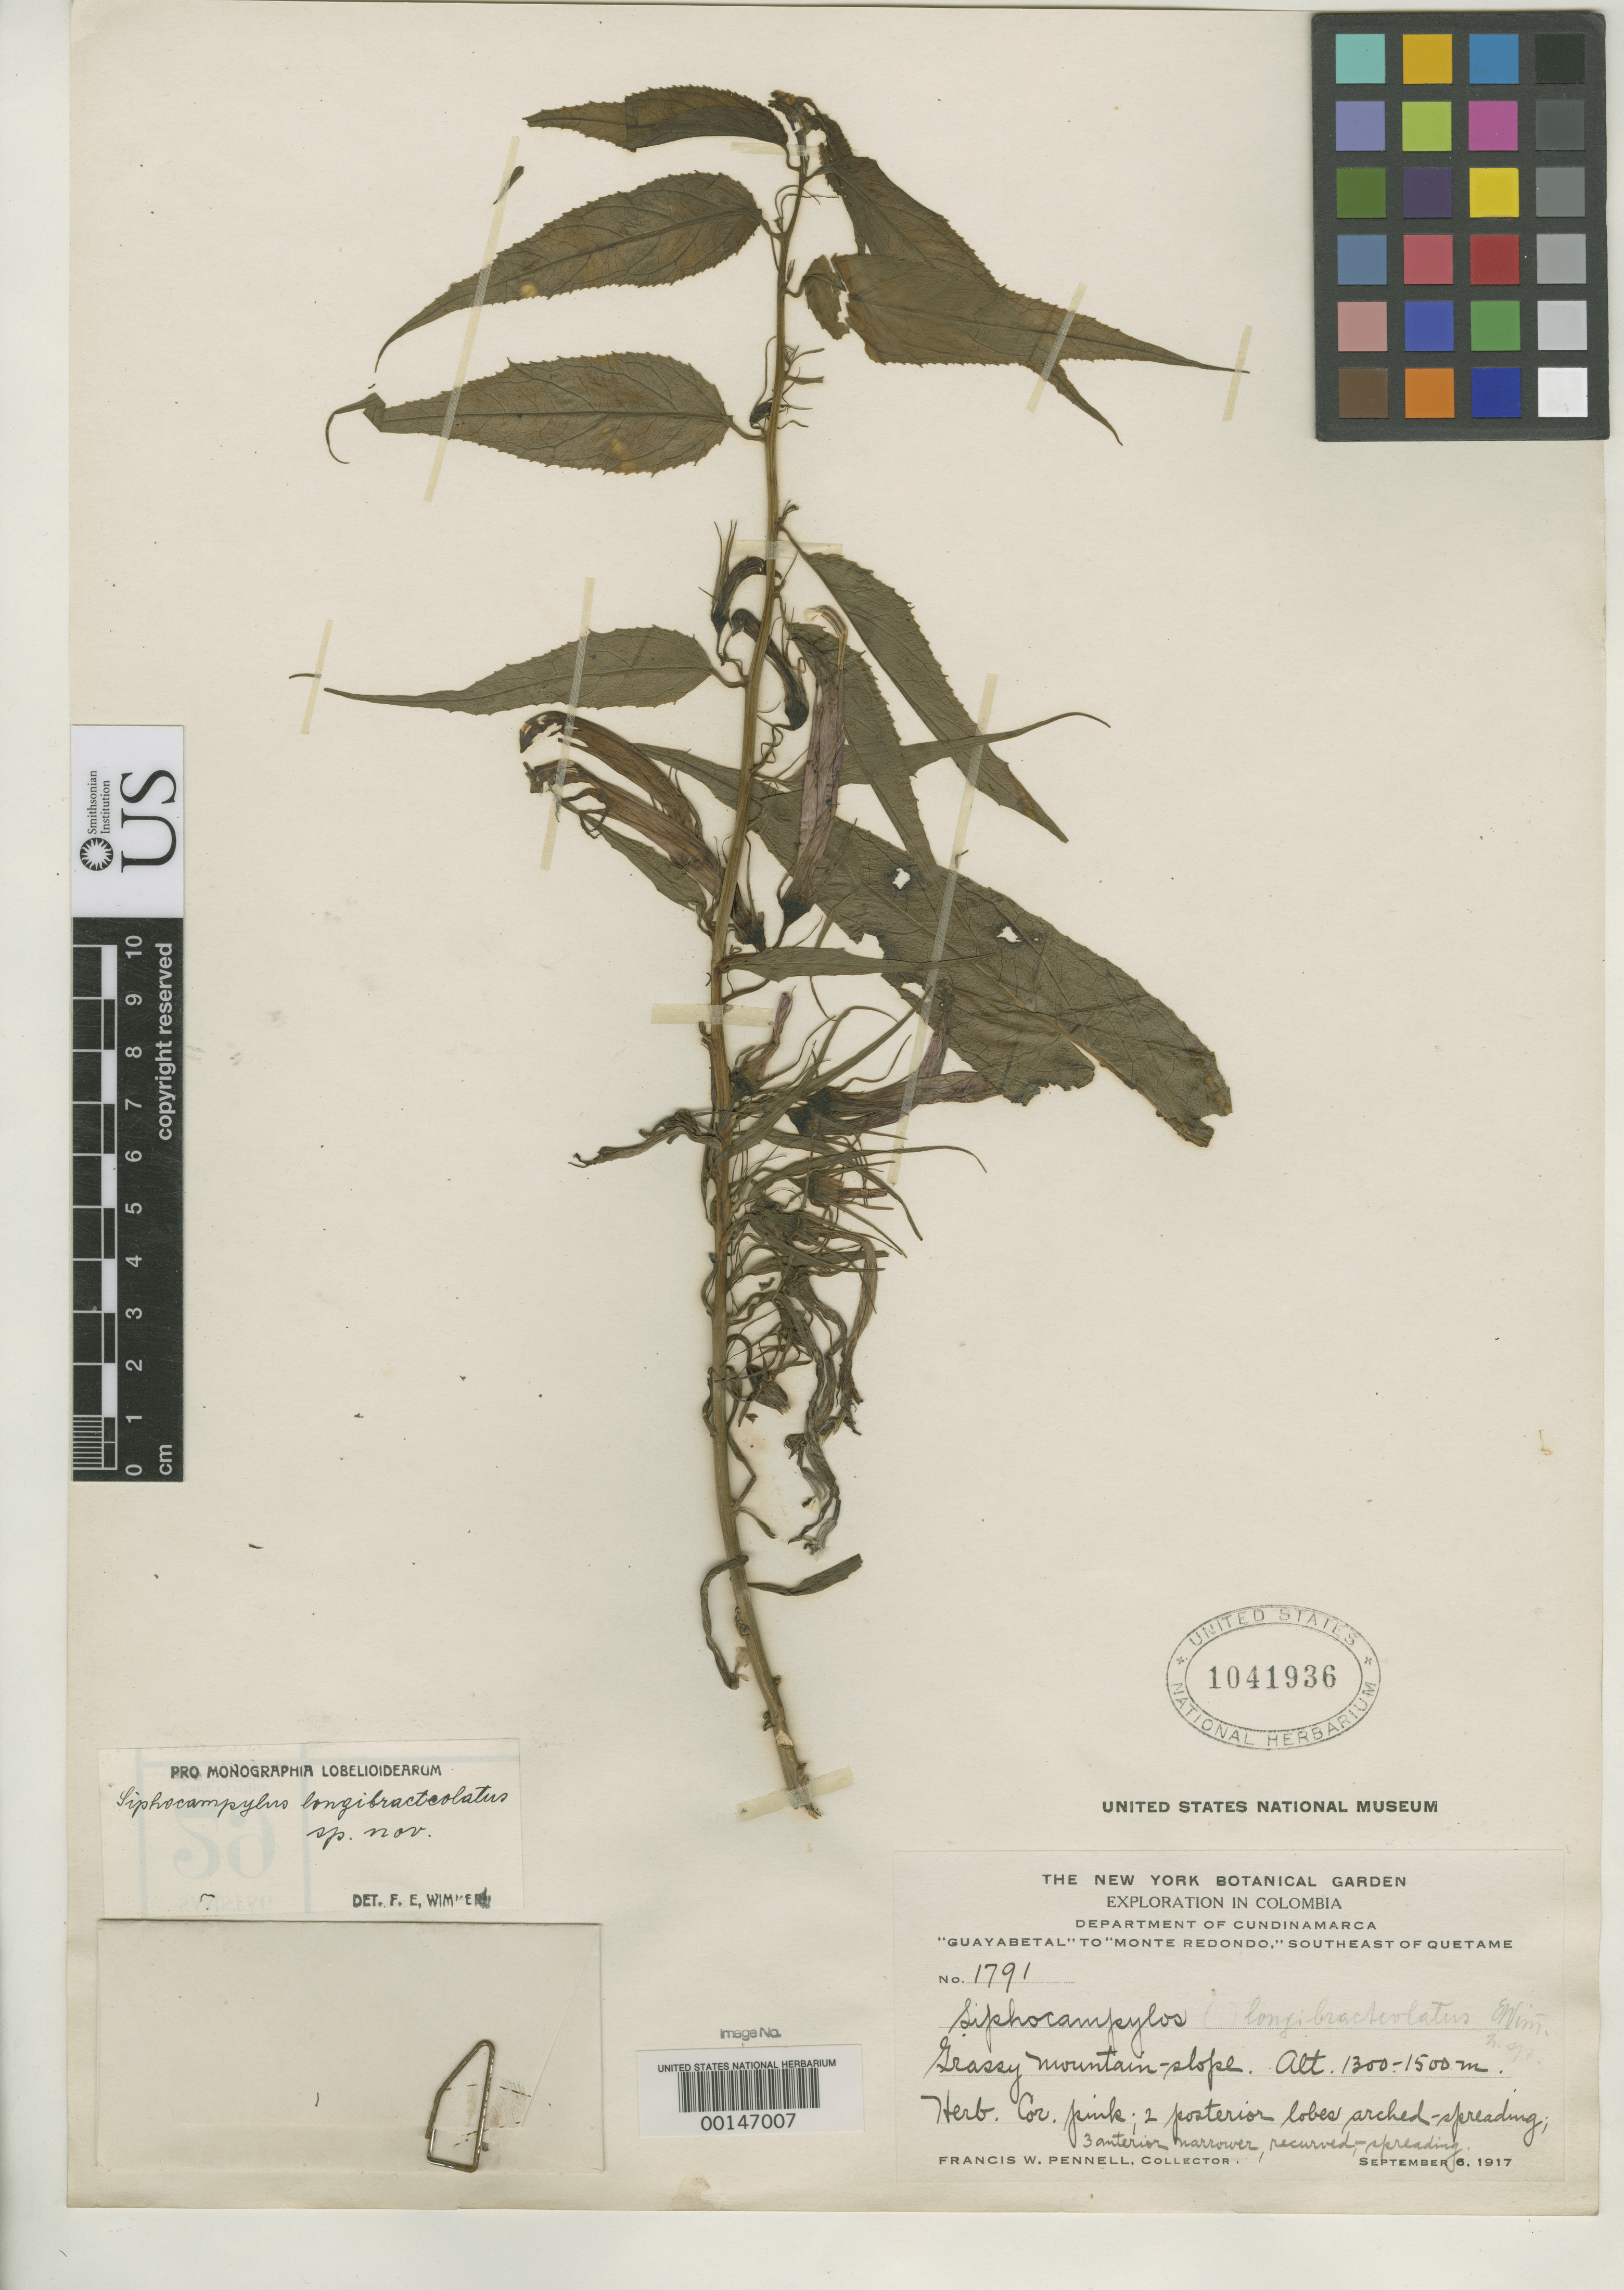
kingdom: Plantae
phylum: Tracheophyta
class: Magnoliopsida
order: Asterales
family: Campanulaceae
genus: Siphocampylus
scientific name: Siphocampylus longebracteolatus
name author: E. Wimm.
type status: Holotype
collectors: F. W. Pennell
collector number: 1791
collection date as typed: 06 Sep 1917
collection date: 1917-09-06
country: Colombia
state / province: Cundinamarca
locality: Guayabetal to Monte Redondo.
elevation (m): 1300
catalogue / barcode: US 1041936